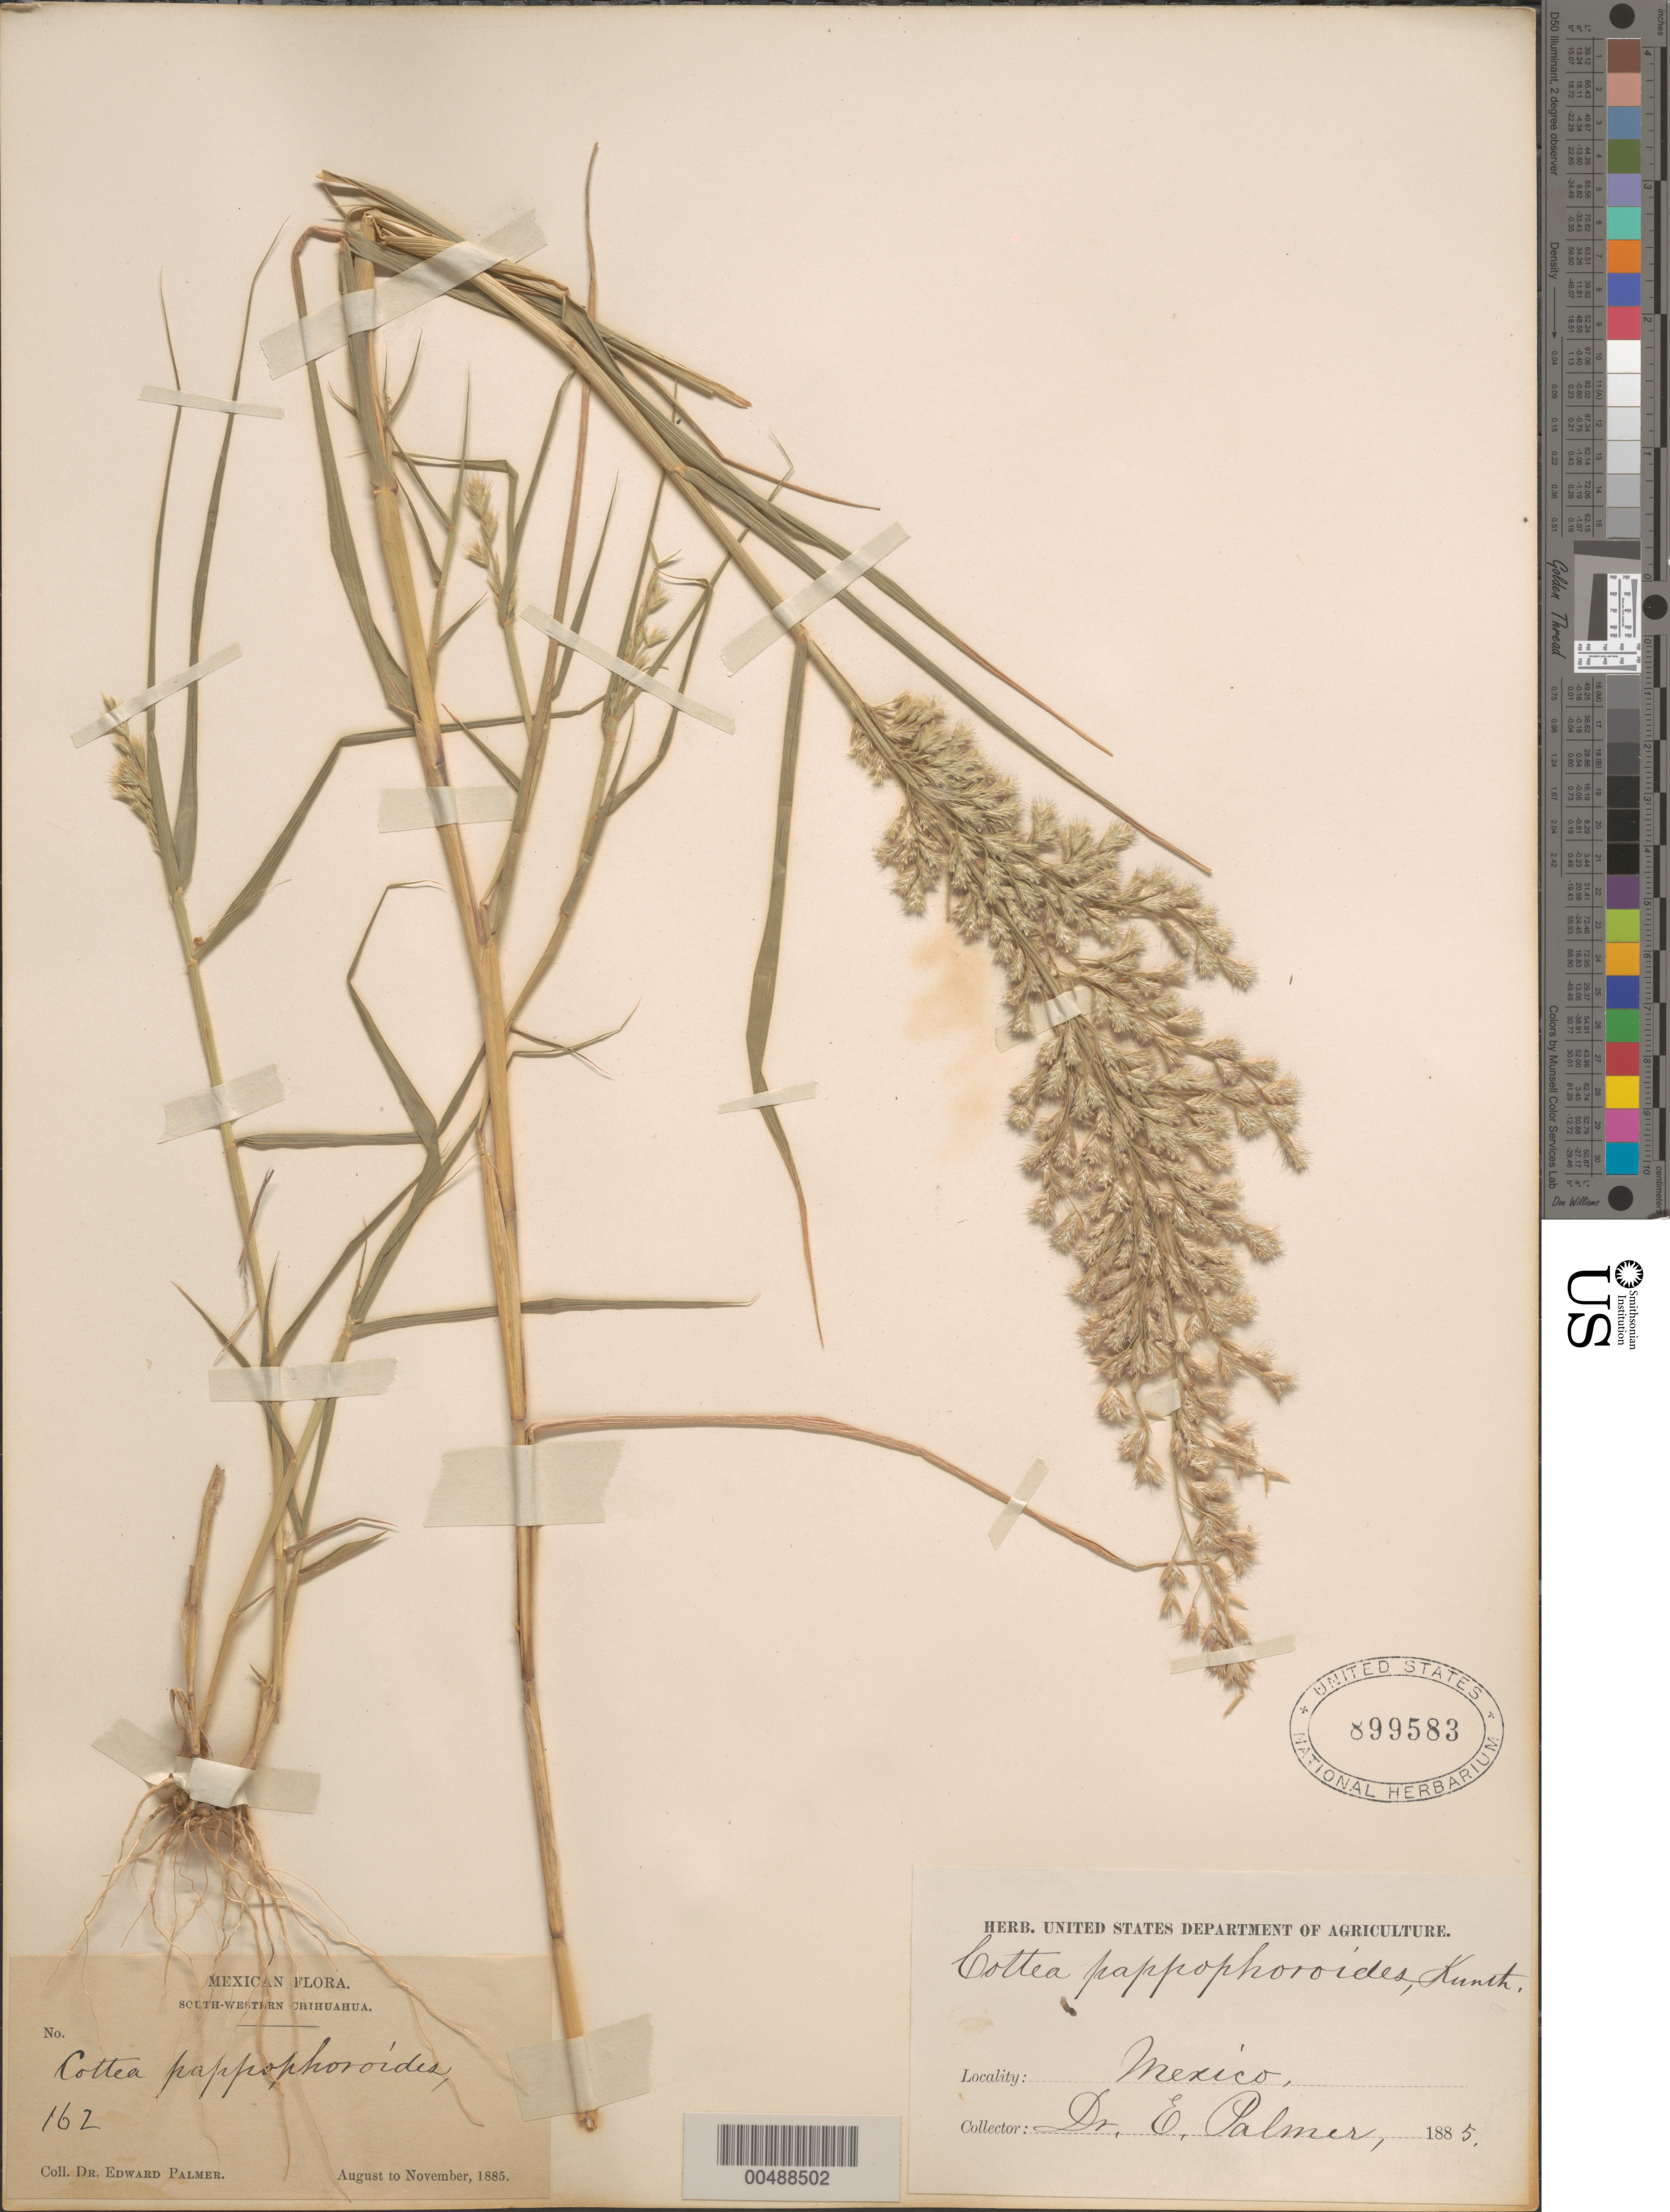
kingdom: Plantae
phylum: Tracheophyta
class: Liliopsida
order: Poales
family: Poaceae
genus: Cottea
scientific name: Cottea pappophoroides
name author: Kunth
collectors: E. Palmer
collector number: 162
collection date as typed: Aug 1885 to Nov 1885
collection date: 1885-08/1885-11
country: Mexico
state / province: Chihuahua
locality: South-western Chihuahua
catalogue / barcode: US 899583